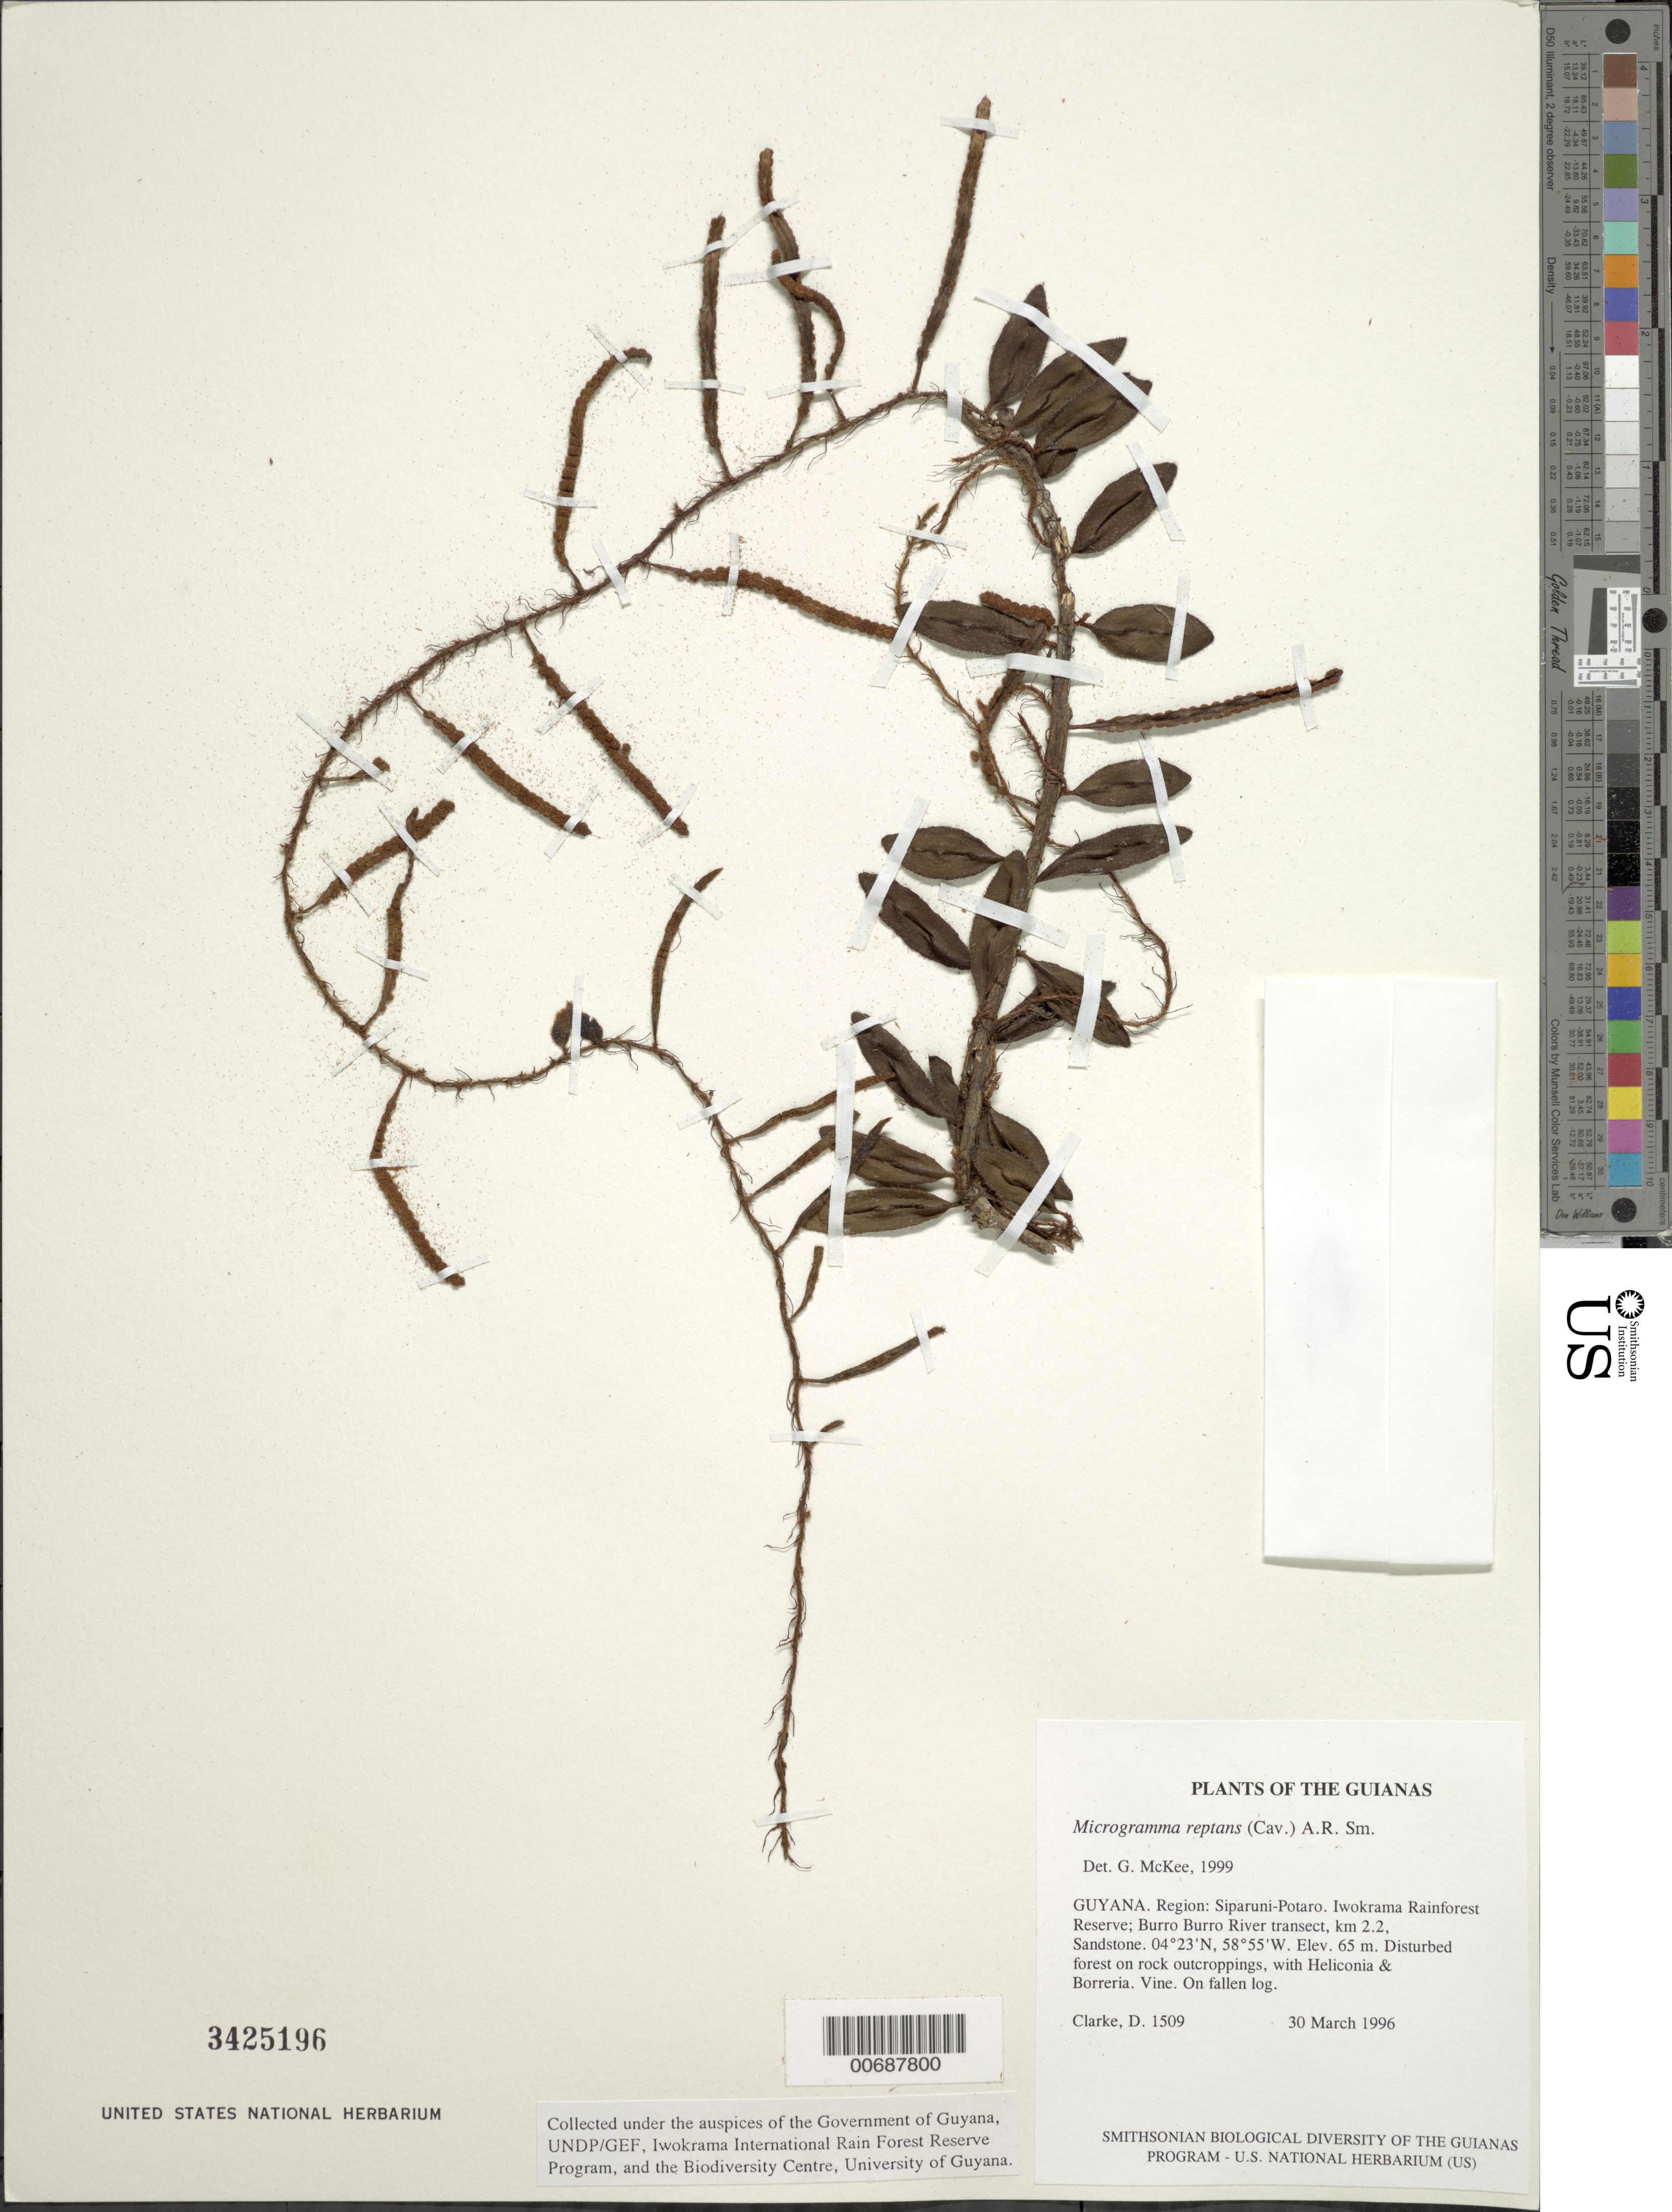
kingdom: Plantae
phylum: Tracheophyta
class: Polypodiopsida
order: Polypodiales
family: Polypodiaceae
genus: Microgramma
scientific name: Microgramma reptans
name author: (Cav.) A.R. Sm.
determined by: McKee, G. S., (US), NMNH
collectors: H. D. Clarke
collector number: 1509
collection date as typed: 30 March 1996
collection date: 1996-03-30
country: Guyana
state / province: Potaro-Siparuni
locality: Iwokrama Rainforest Reserve; Burro Burro River transect, km 2.2, Sandstone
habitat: Disturbed forest on rock outcroppings, with Heliconia & Borreria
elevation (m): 65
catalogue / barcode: US 3425196